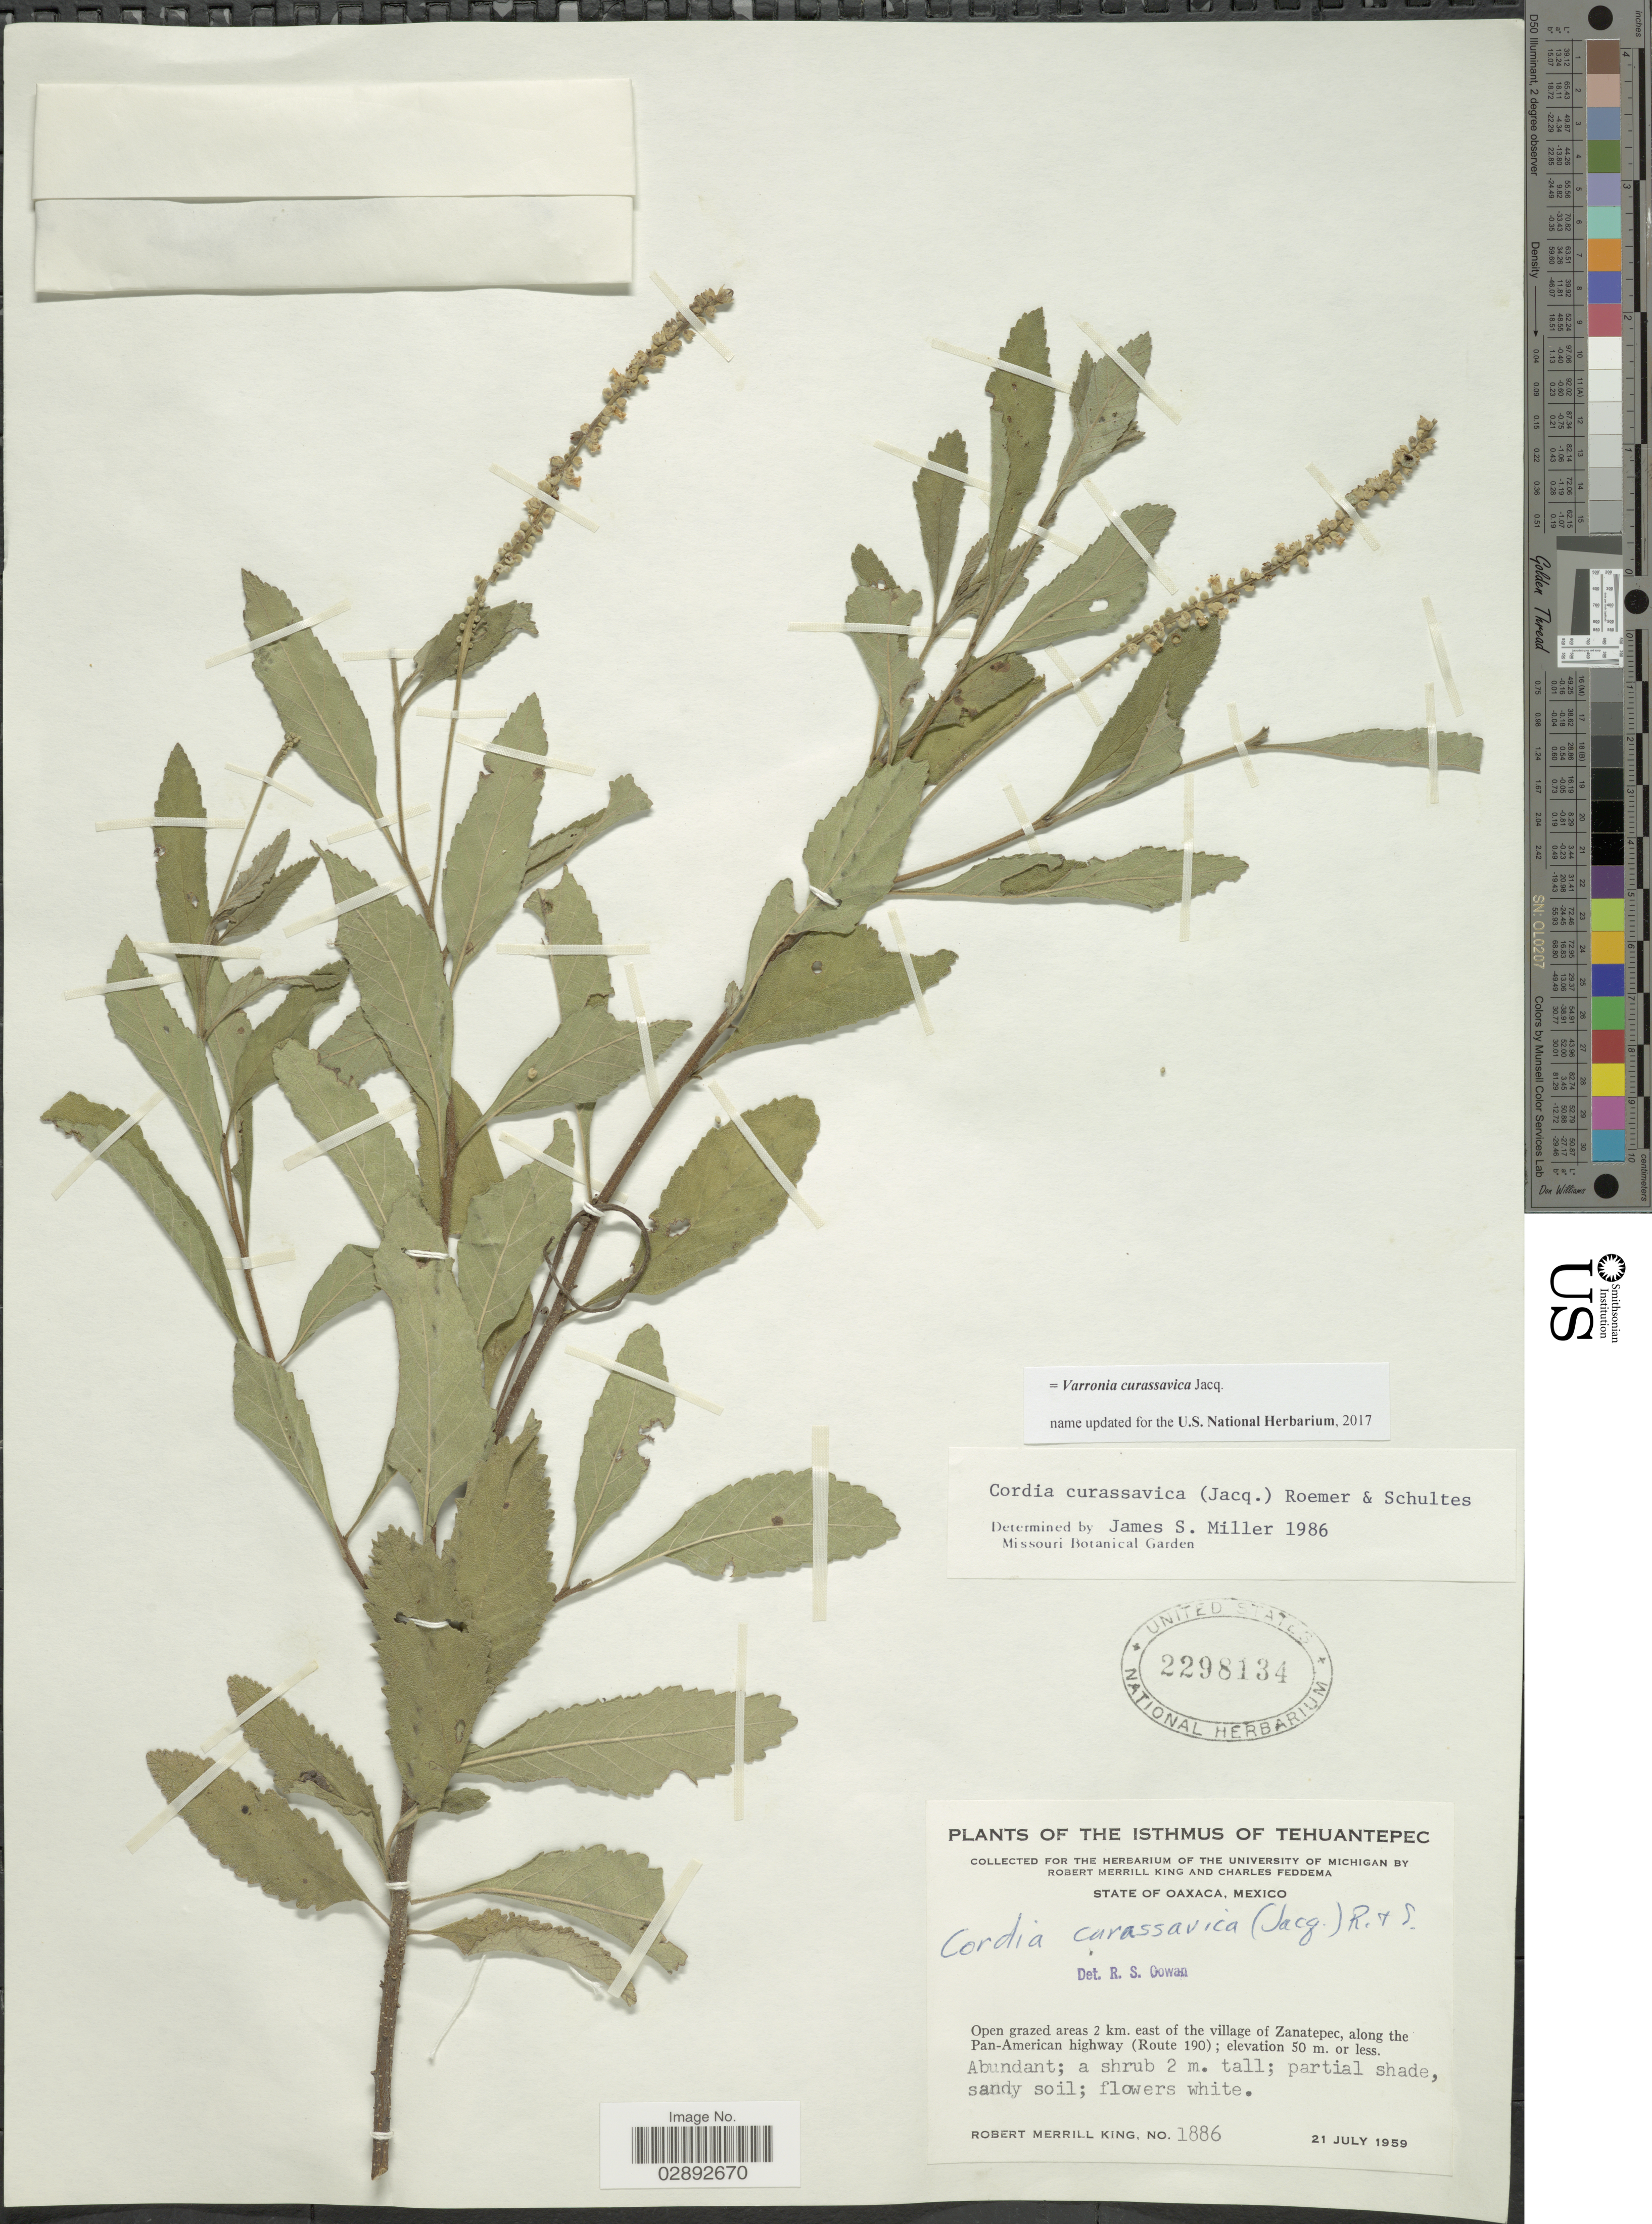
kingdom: Plantae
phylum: Tracheophyta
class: Magnoliopsida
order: Boraginales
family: Cordiaceae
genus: Varronia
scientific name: Varronia curassavica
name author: Jacq.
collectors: R. M. King & C. Feddema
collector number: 1886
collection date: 1959-07-21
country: Mexico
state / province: Oaxaca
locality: Isthmus of Tehuantepec. Open grazed areas 2 km. east of the village of Zanatepec, along the Pan-American highway (Route 190).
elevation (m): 50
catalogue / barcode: US 2298134